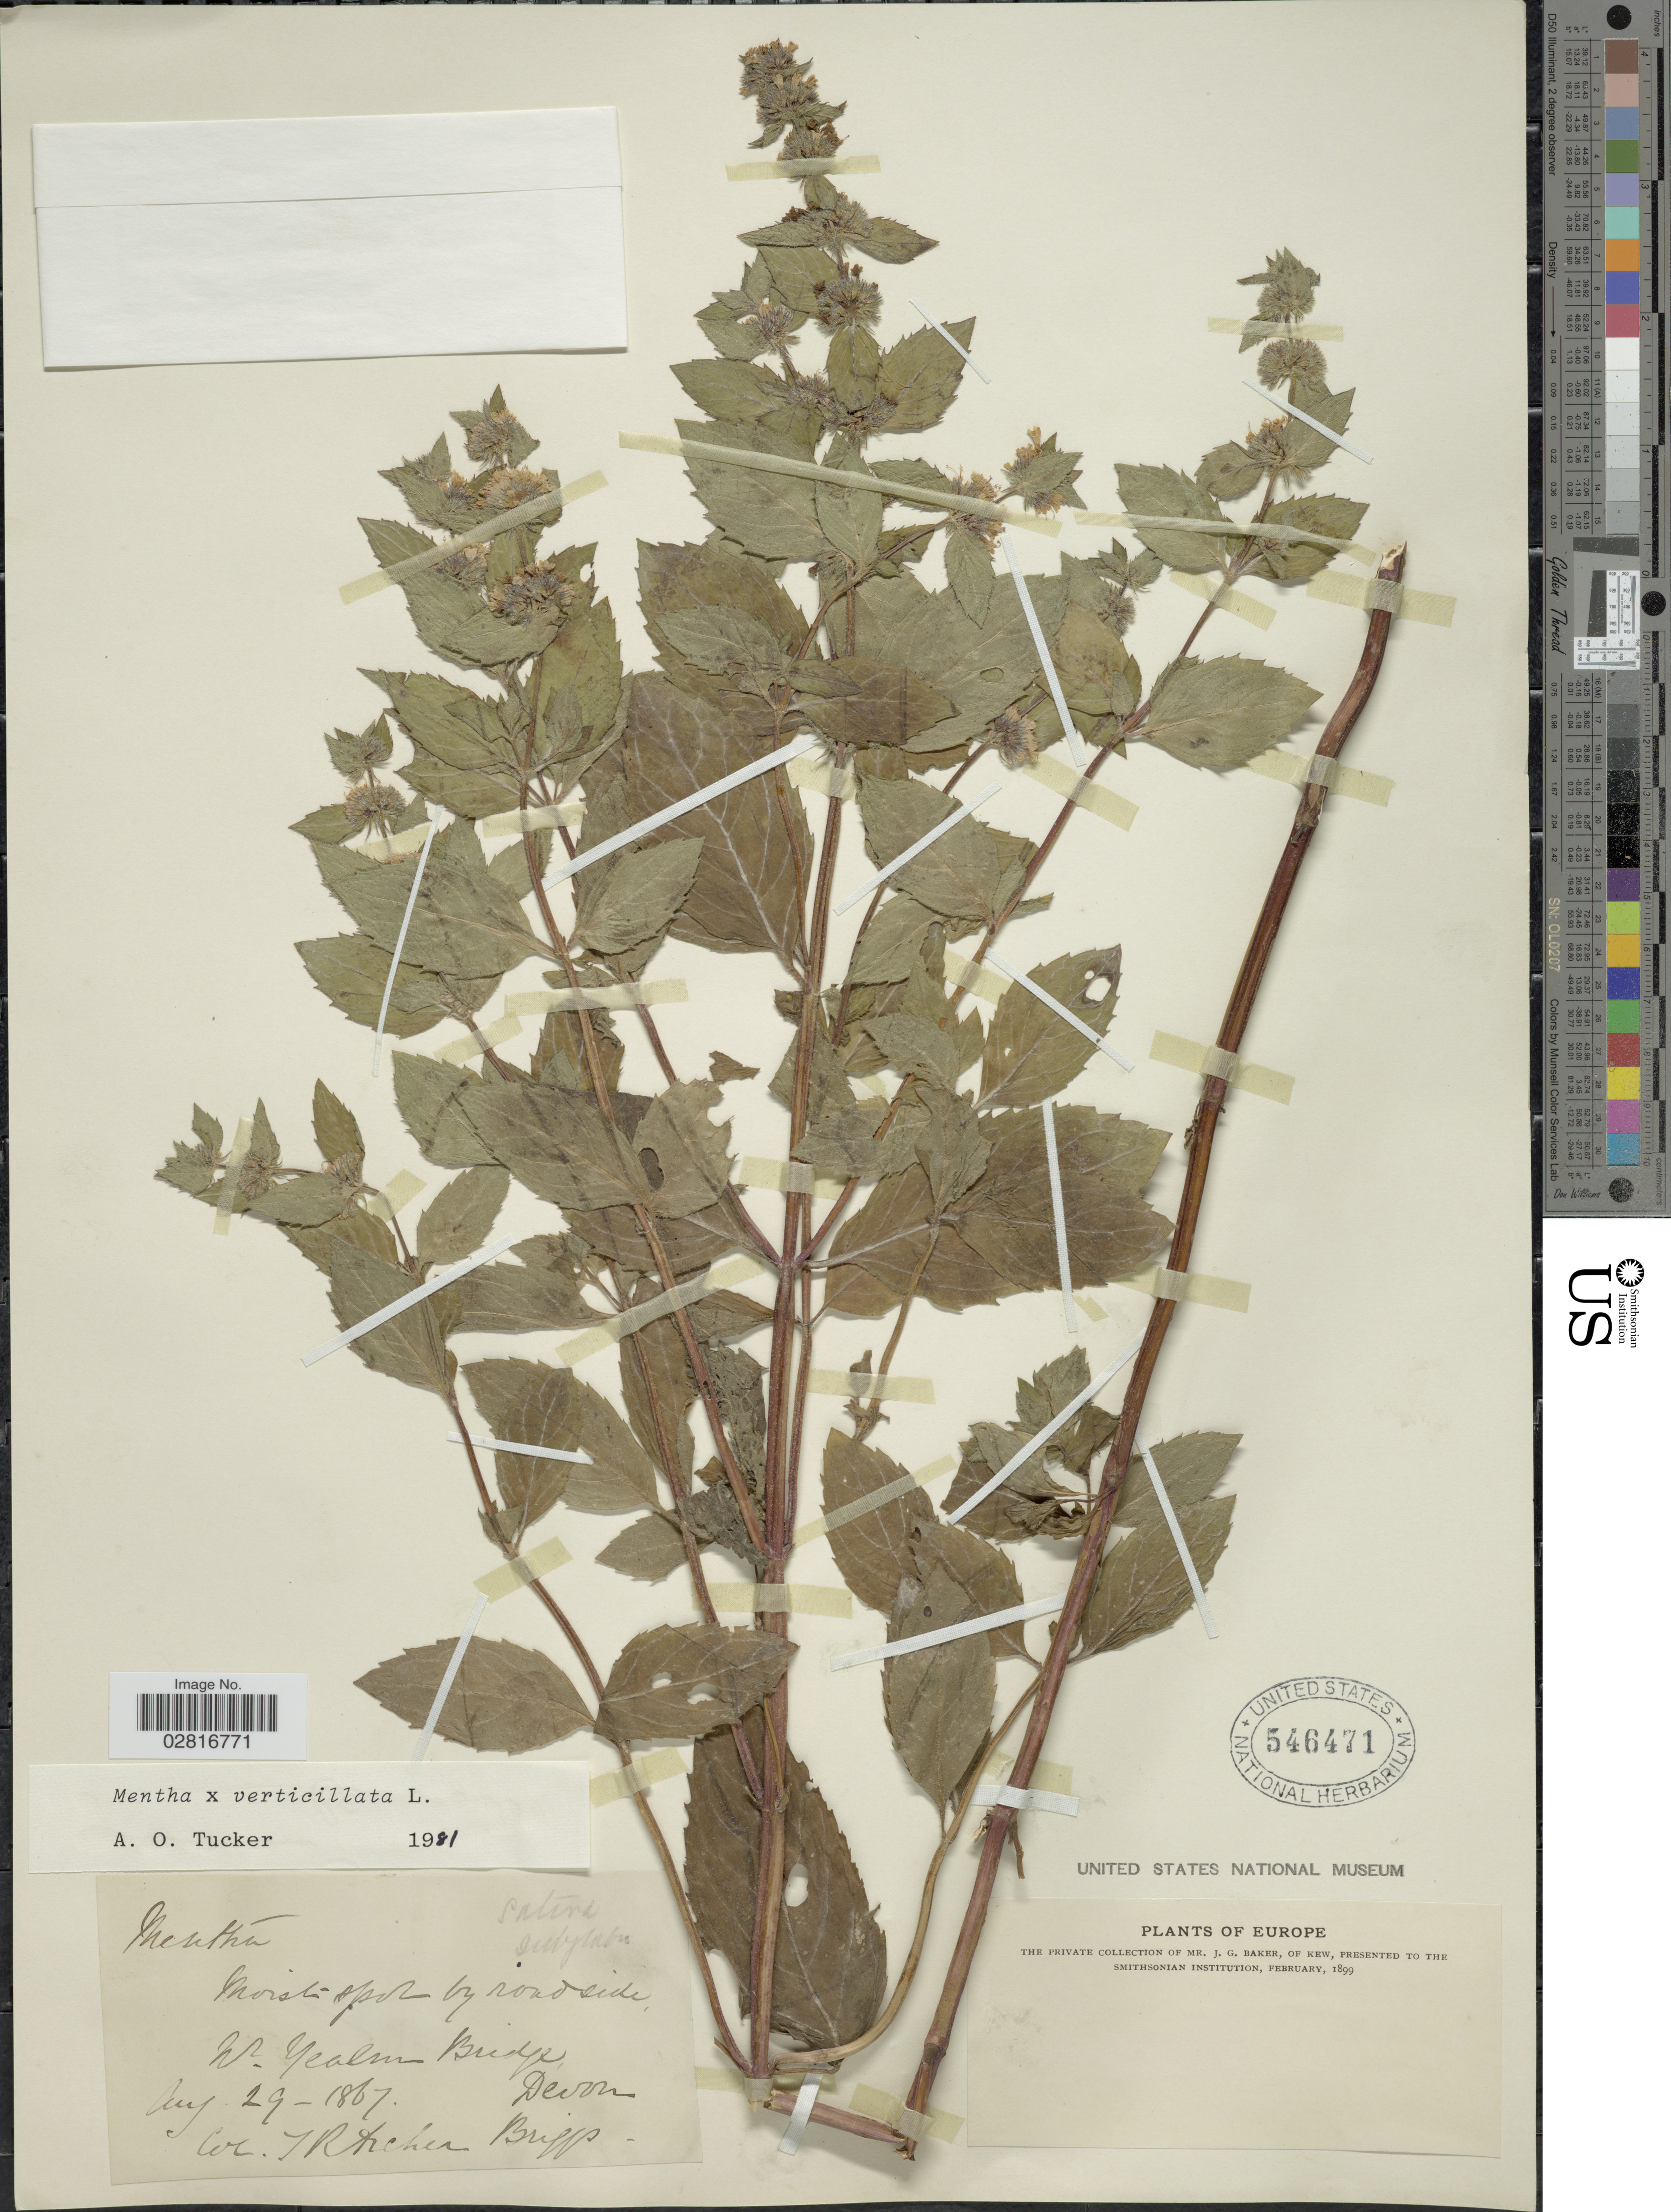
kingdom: Plantae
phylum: Tracheophyta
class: Magnoliopsida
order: Lamiales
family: Lamiaceae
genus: Mentha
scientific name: Mentha x verticillata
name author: L.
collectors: T. Briggs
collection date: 1867-08-29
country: United Kingdom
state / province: England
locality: W. Yealmbridge, Devon.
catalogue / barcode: US 546471